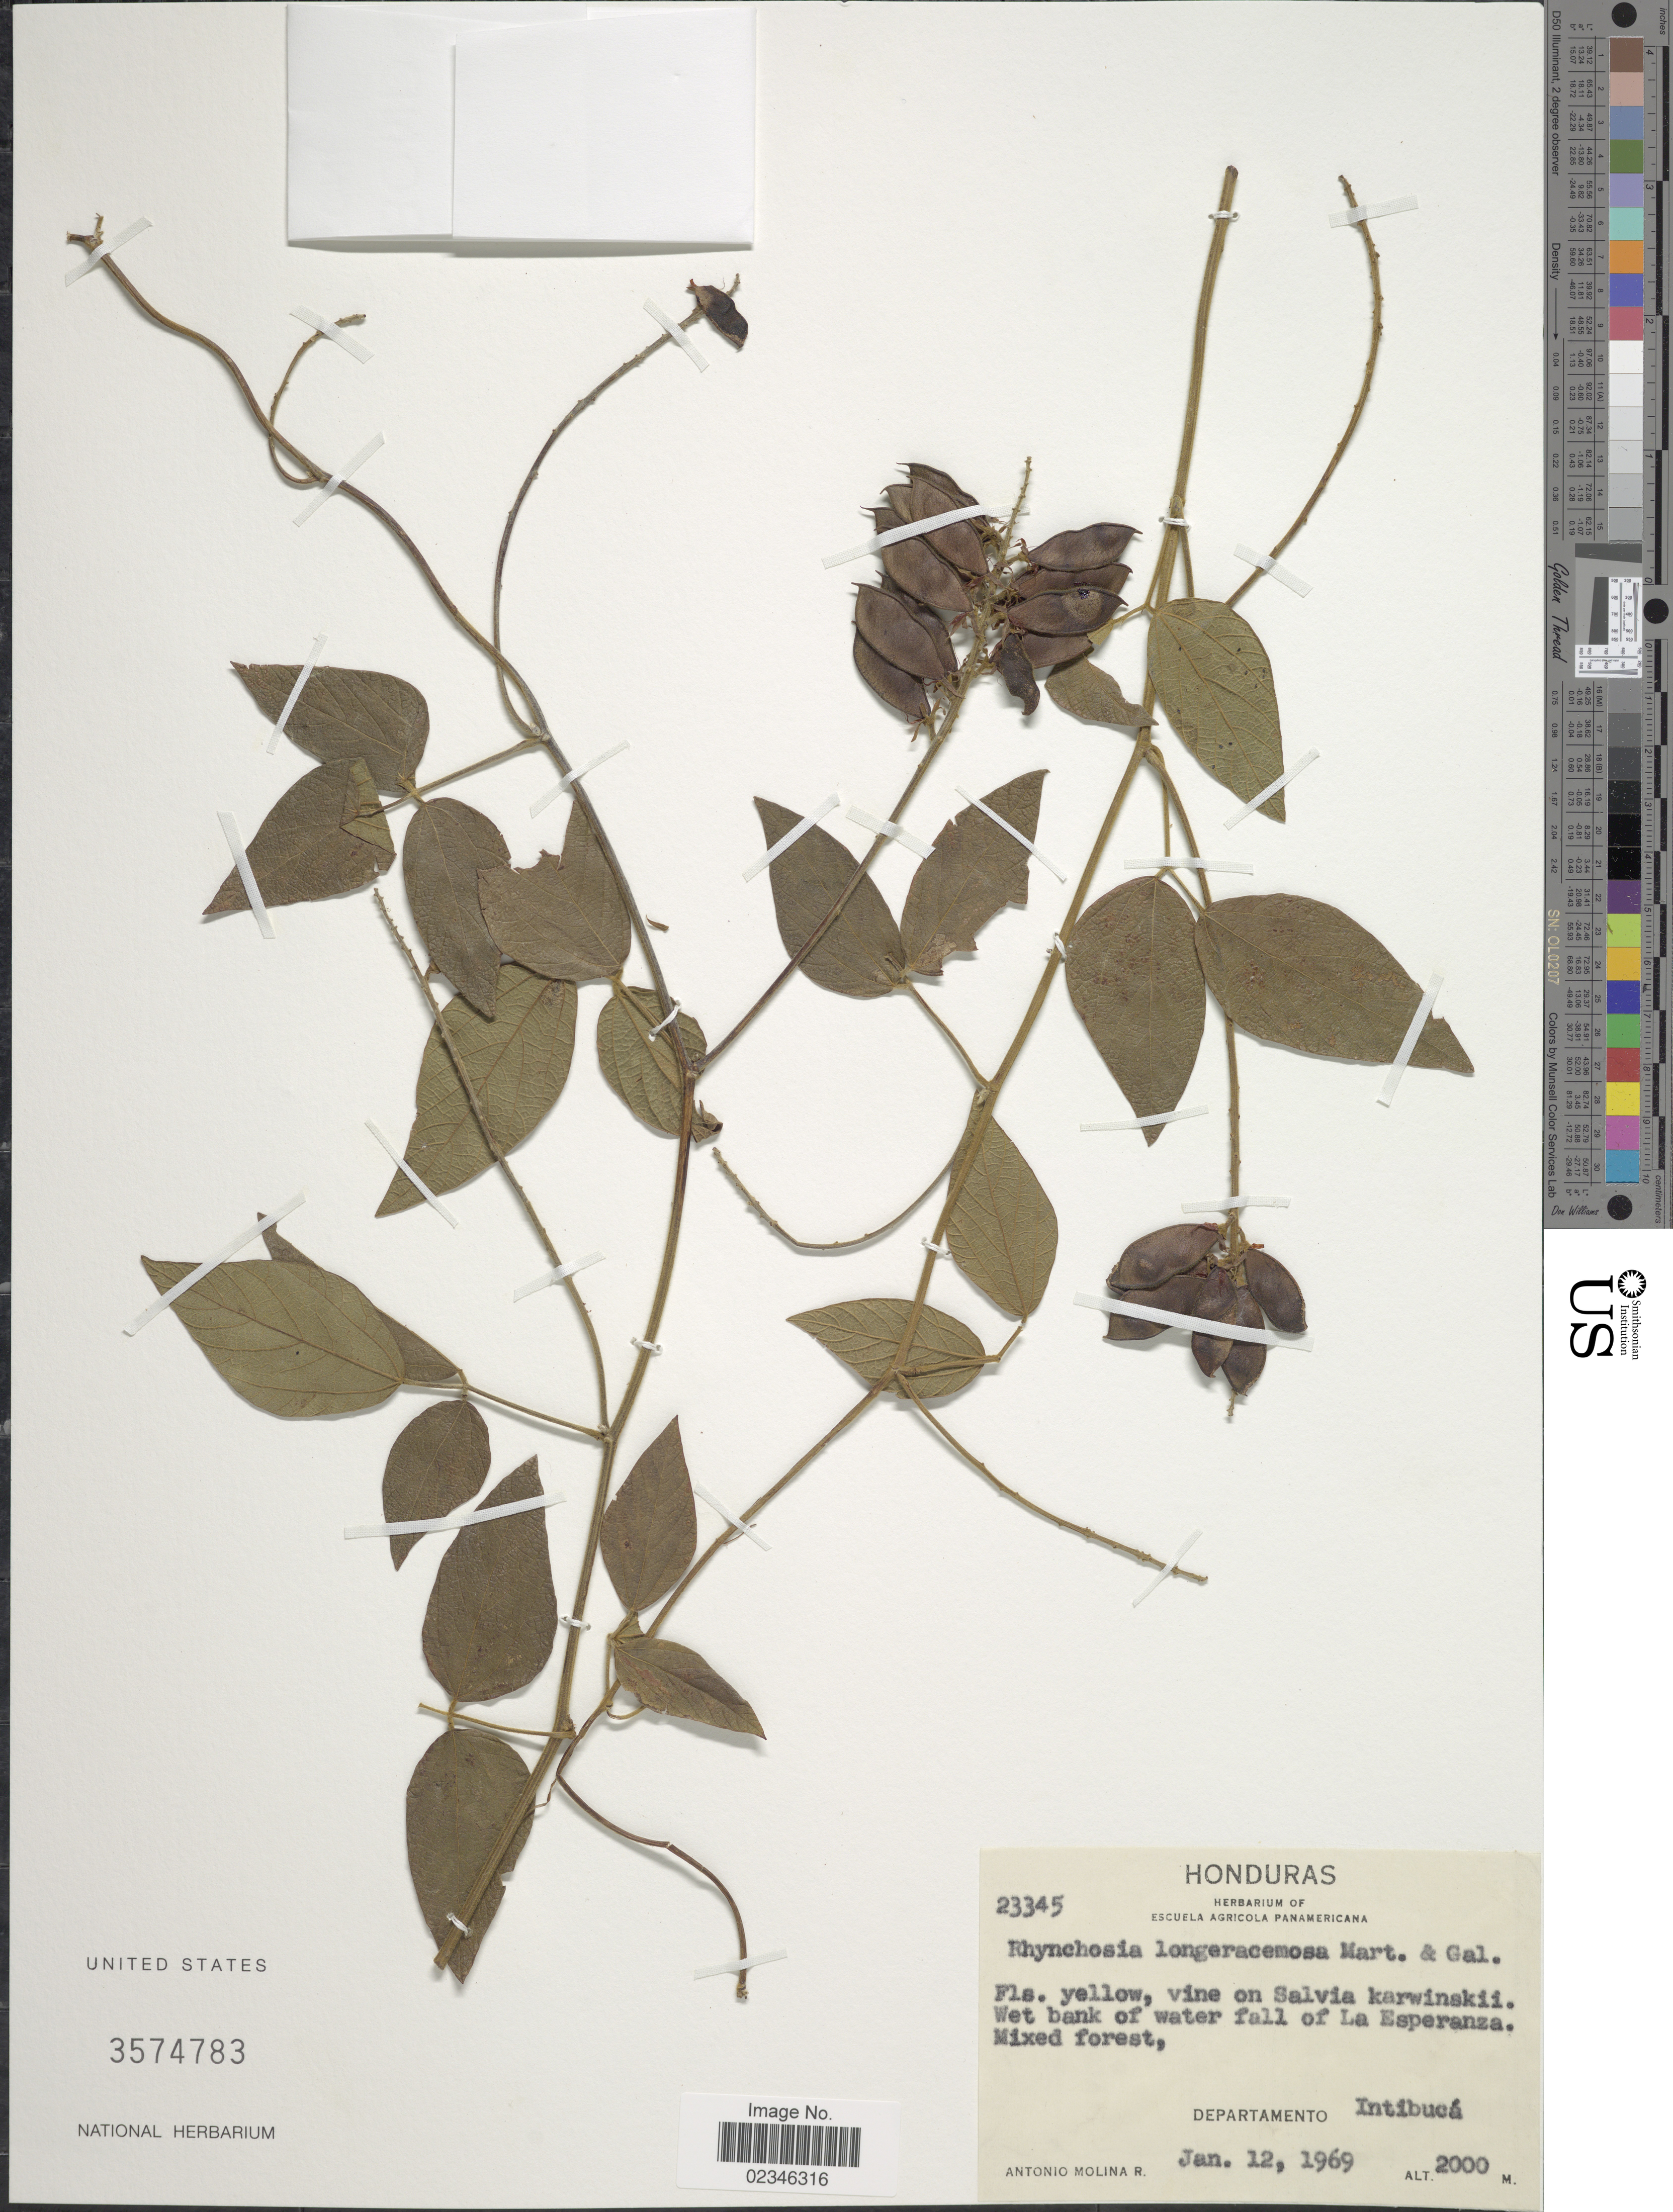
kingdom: Plantae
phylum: Tracheophyta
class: Magnoliopsida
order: Fabales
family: Fabaceae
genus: Rhynchosia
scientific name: Rhynchosia longeracemosa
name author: M. Martens & Galeotti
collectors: A. Molina R.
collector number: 23345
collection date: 1969-01-12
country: Honduras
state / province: Intibuca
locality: Vine on Salvia karwinskii. Wet bank of water fall of La Esperanza. Departamento Intibucá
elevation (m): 2000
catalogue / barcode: US 3574783